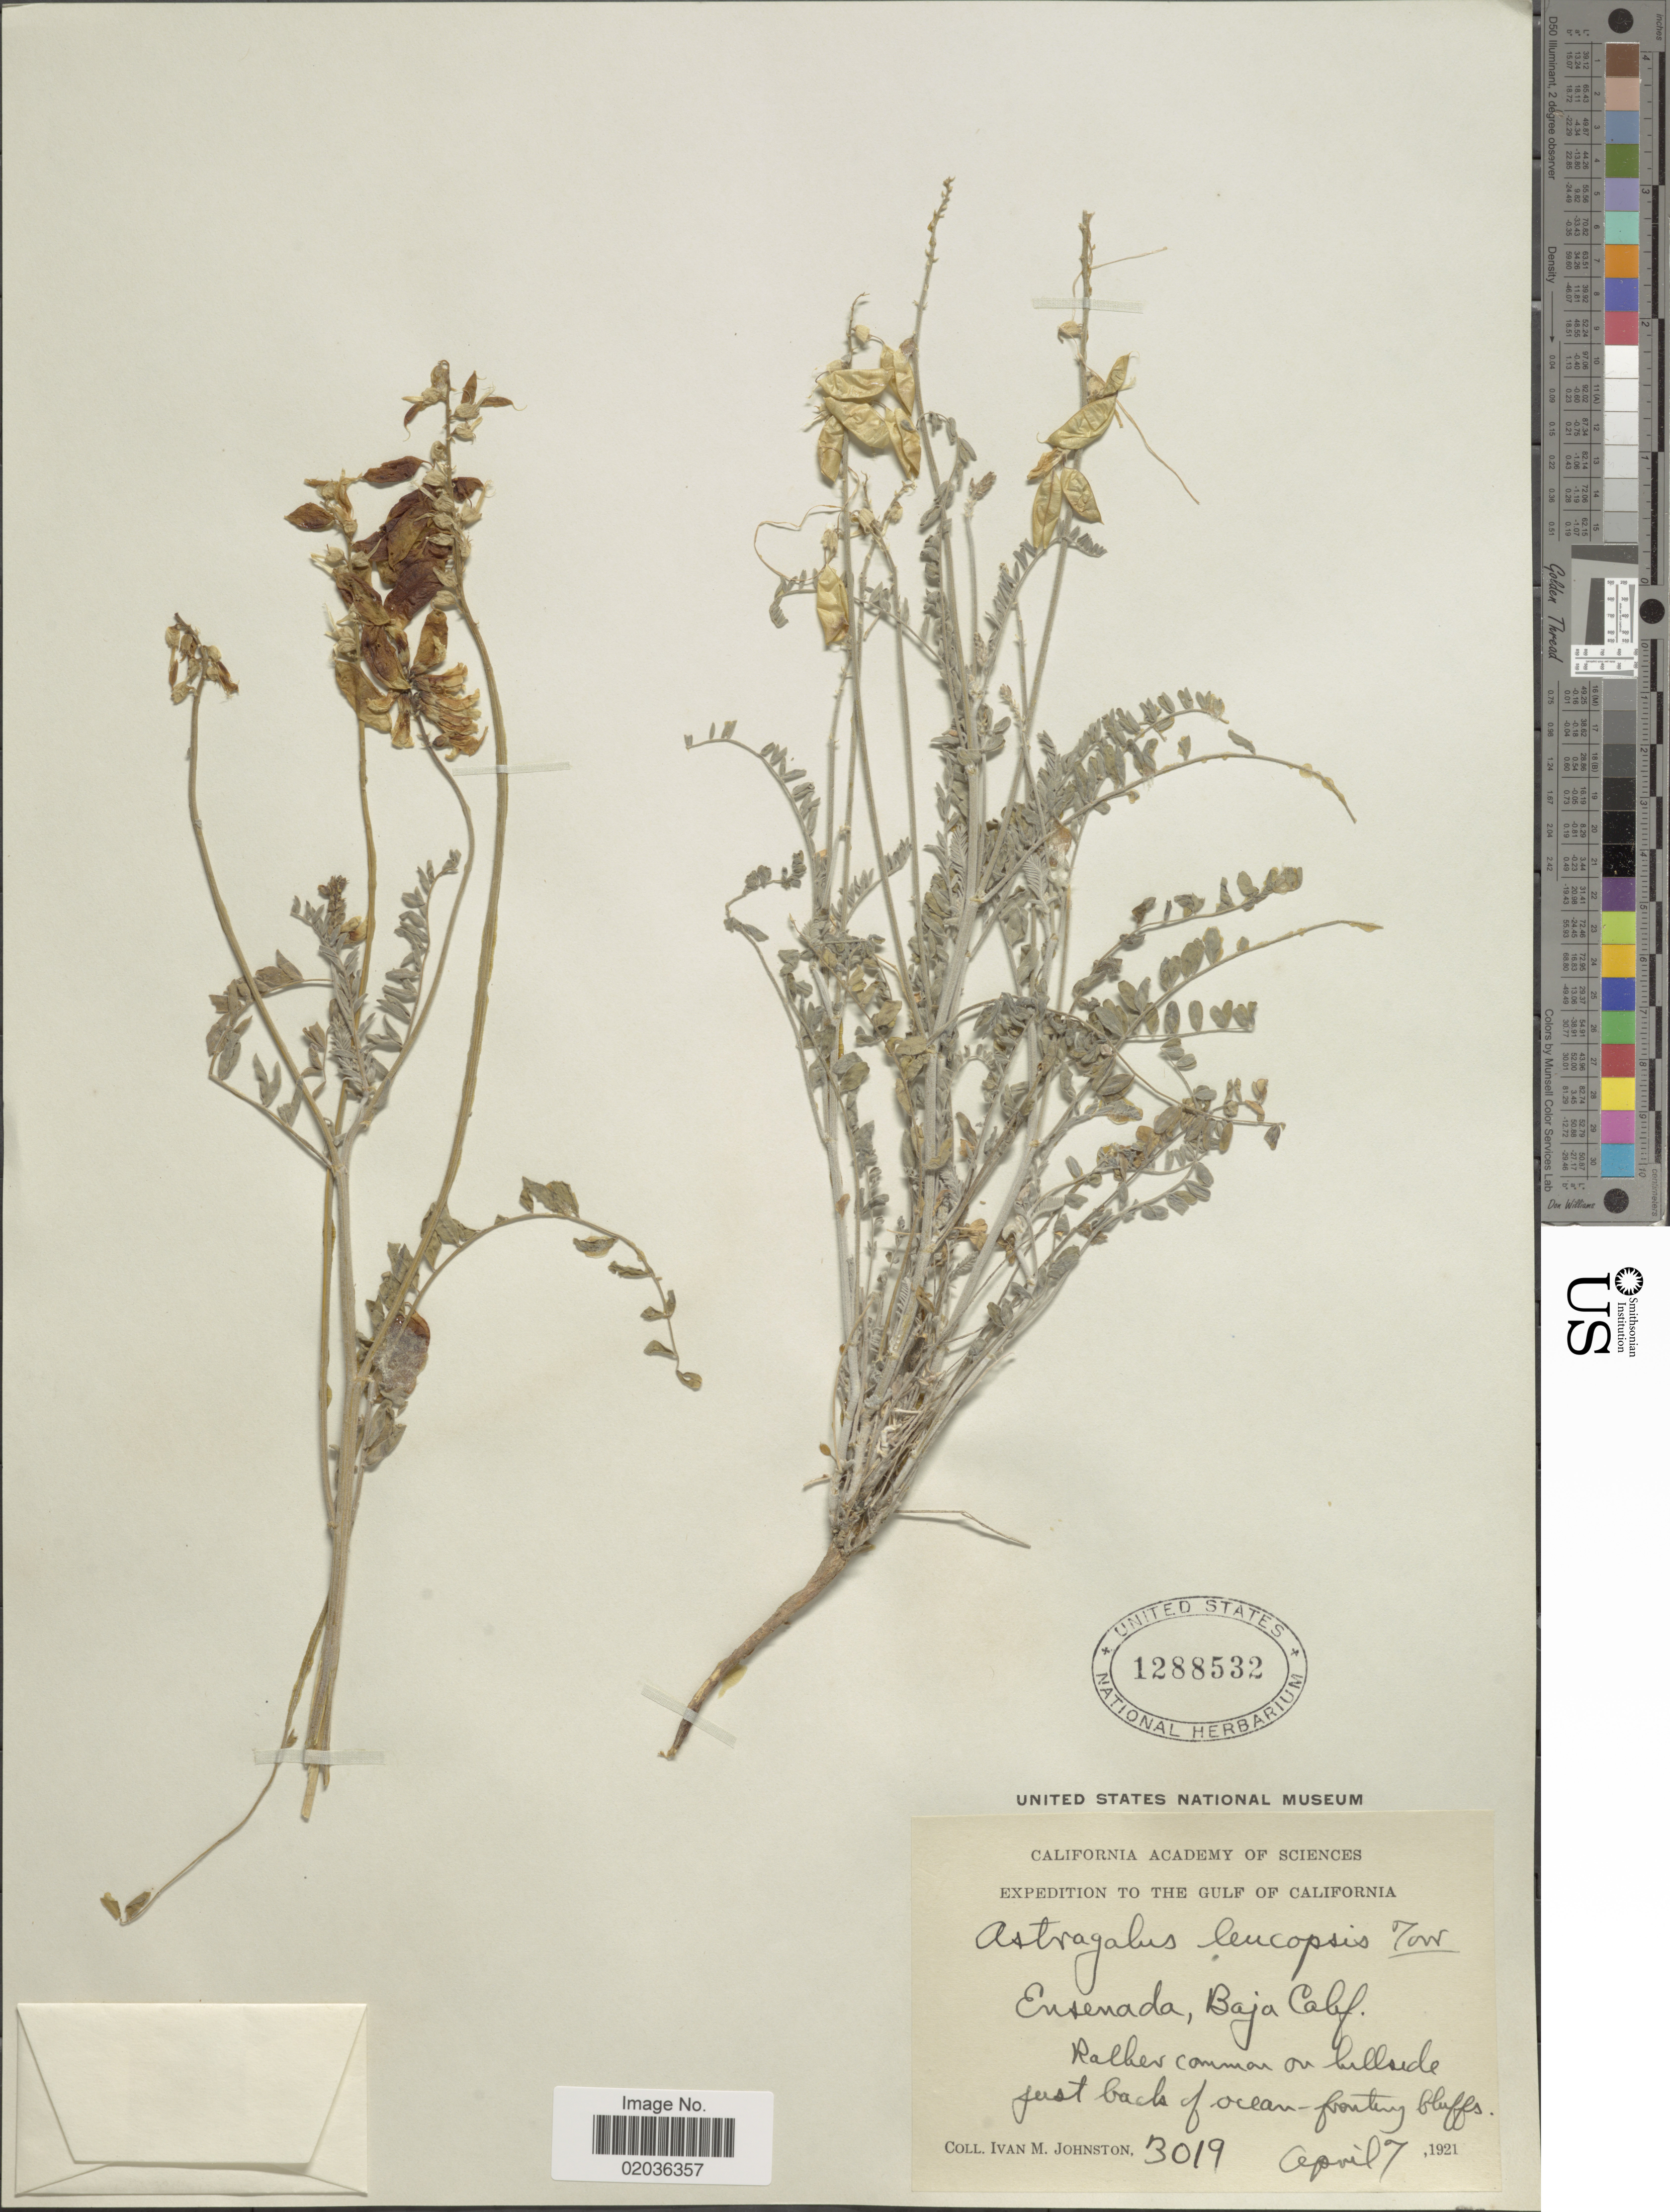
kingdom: Plantae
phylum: Tracheophyta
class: Magnoliopsida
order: Fabales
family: Fabaceae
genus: Astragalus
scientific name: Astragalus trichopodus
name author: (Nutt.) A. Gray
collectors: I.M. Johnston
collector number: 3019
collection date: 1921-04-07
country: Mexico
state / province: Baja California Norte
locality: The Gulf of California. Ensenada, Baja Calif.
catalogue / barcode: US 1288532